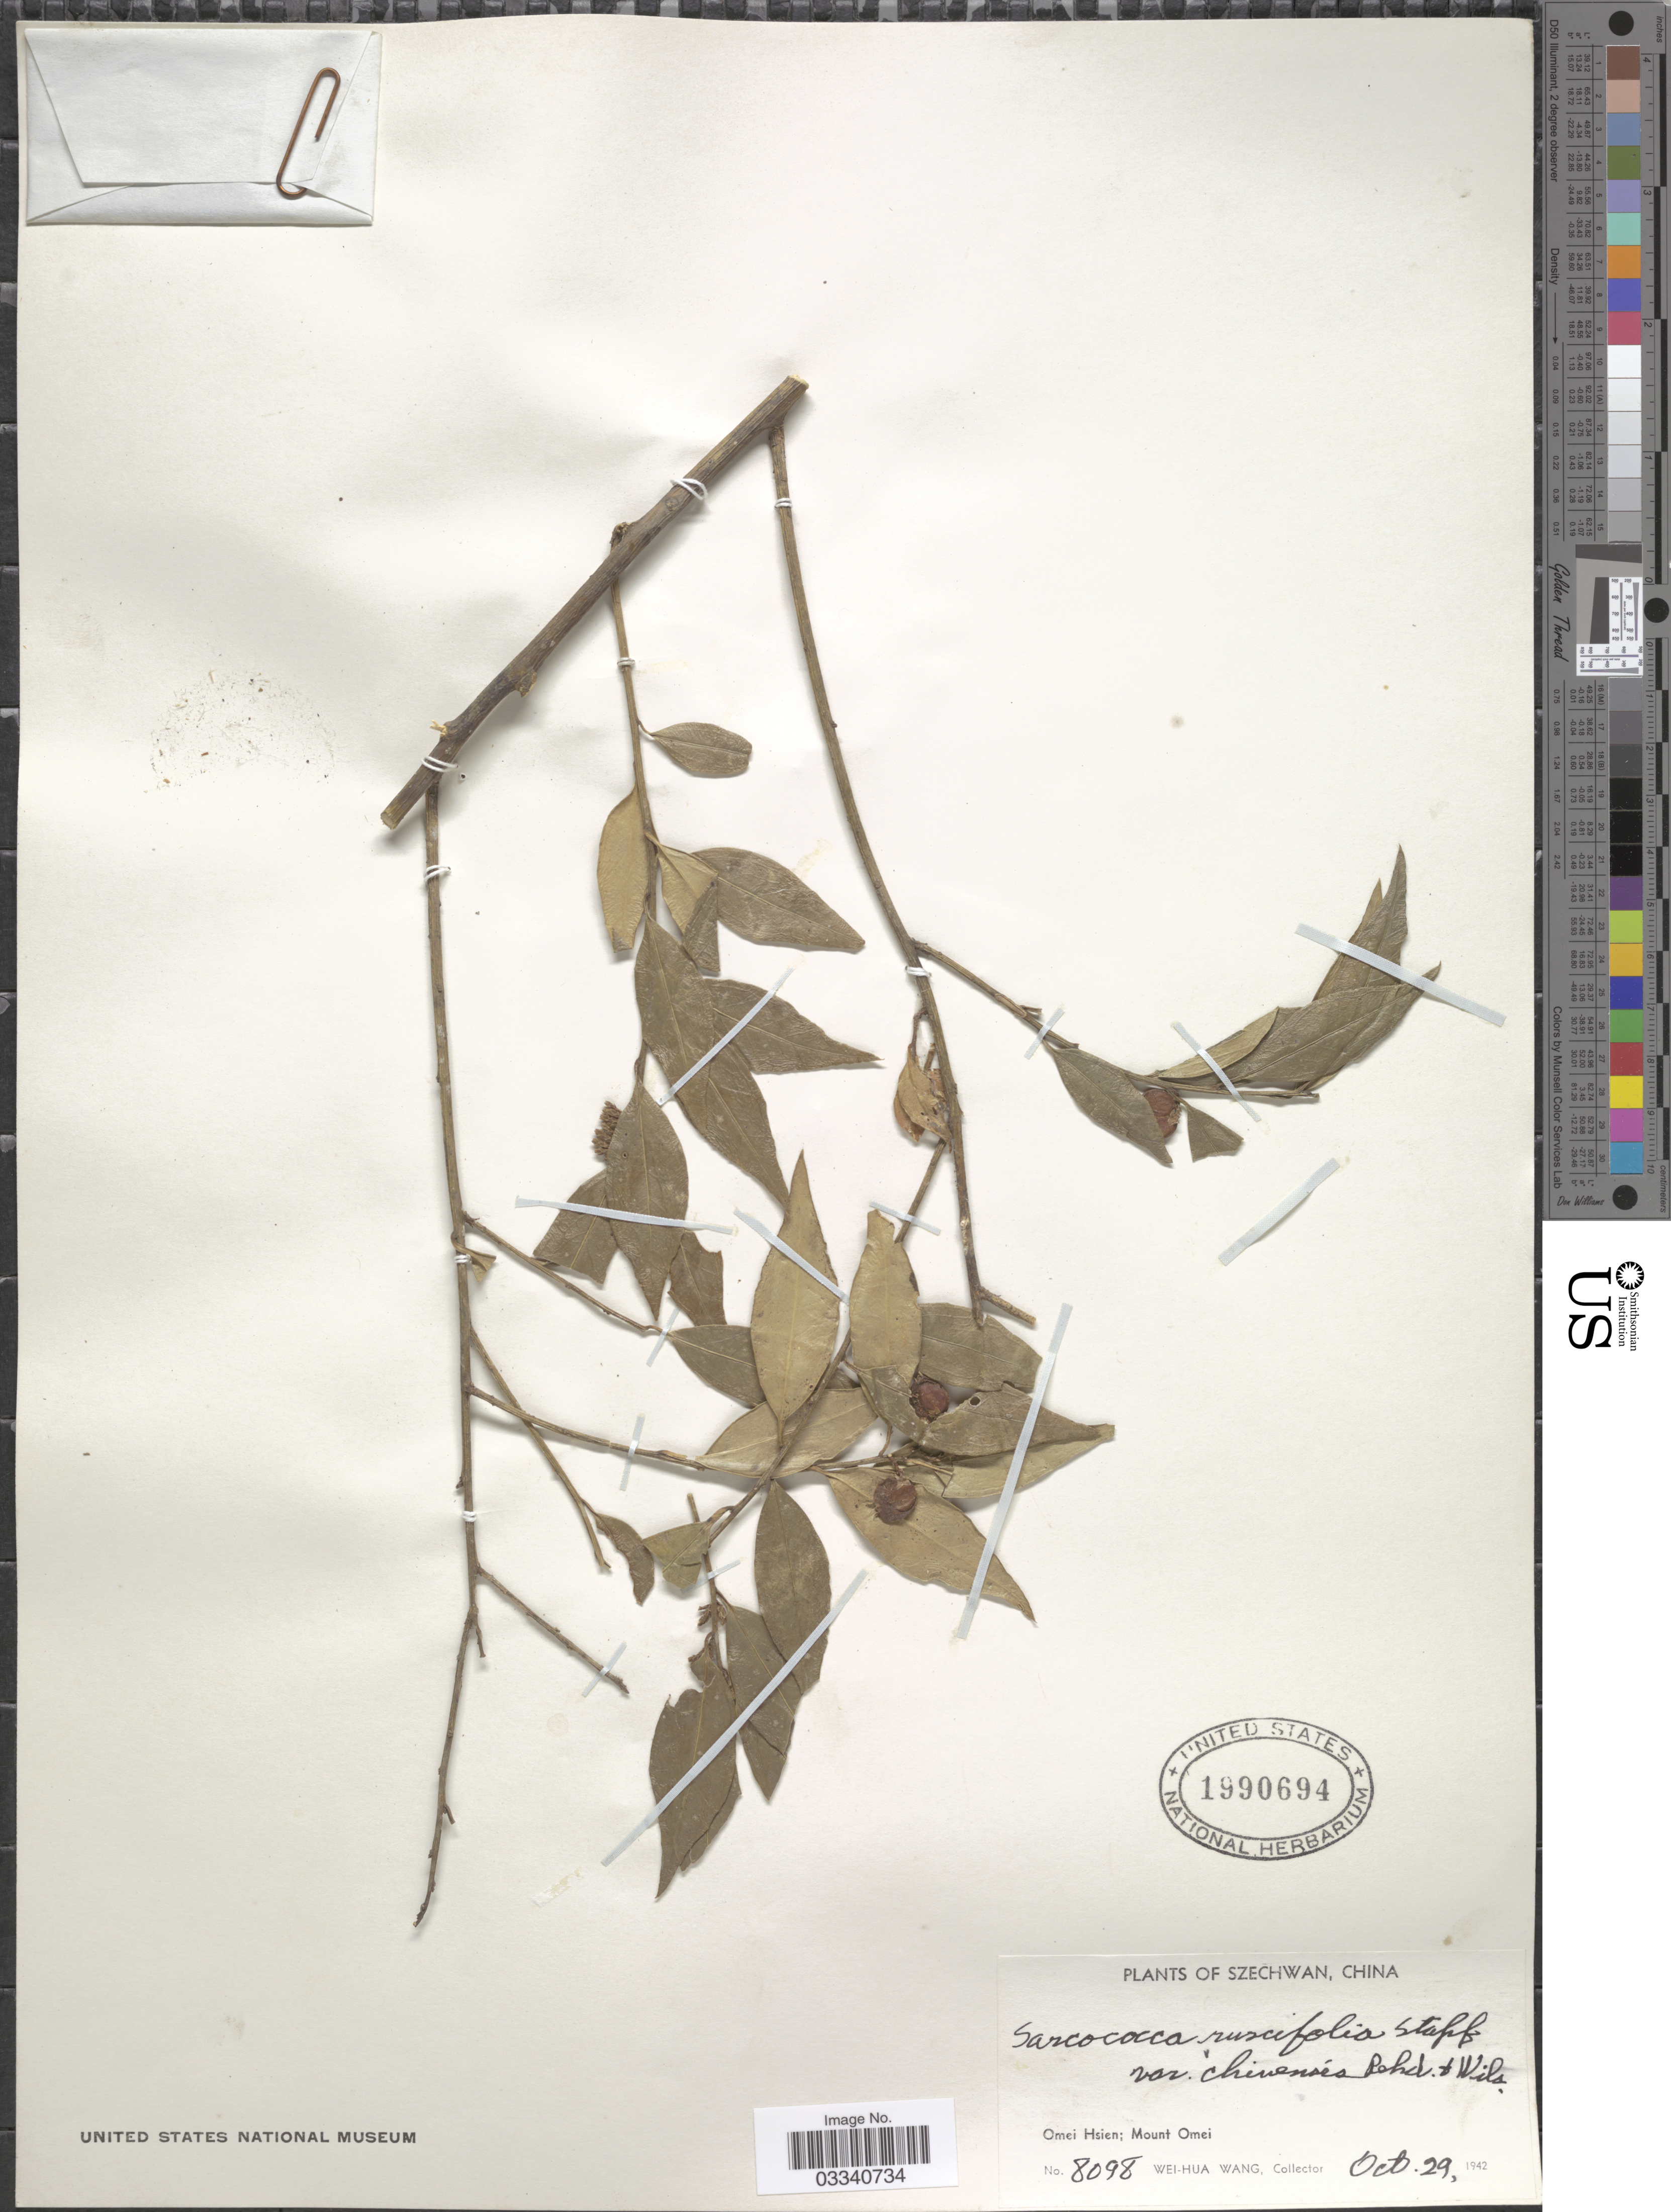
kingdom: Plantae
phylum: Tracheophyta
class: Magnoliopsida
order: Buxales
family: Buxaceae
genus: Sarcococca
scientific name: Sarcococca ruscifolia var. chinensis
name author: Rehder & E.H. Wilson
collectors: W. Wang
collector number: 8098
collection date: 1942-10-29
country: China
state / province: Sichuan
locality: Szechwan. Omei Hsien; Mount Omei.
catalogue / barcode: US 1990694